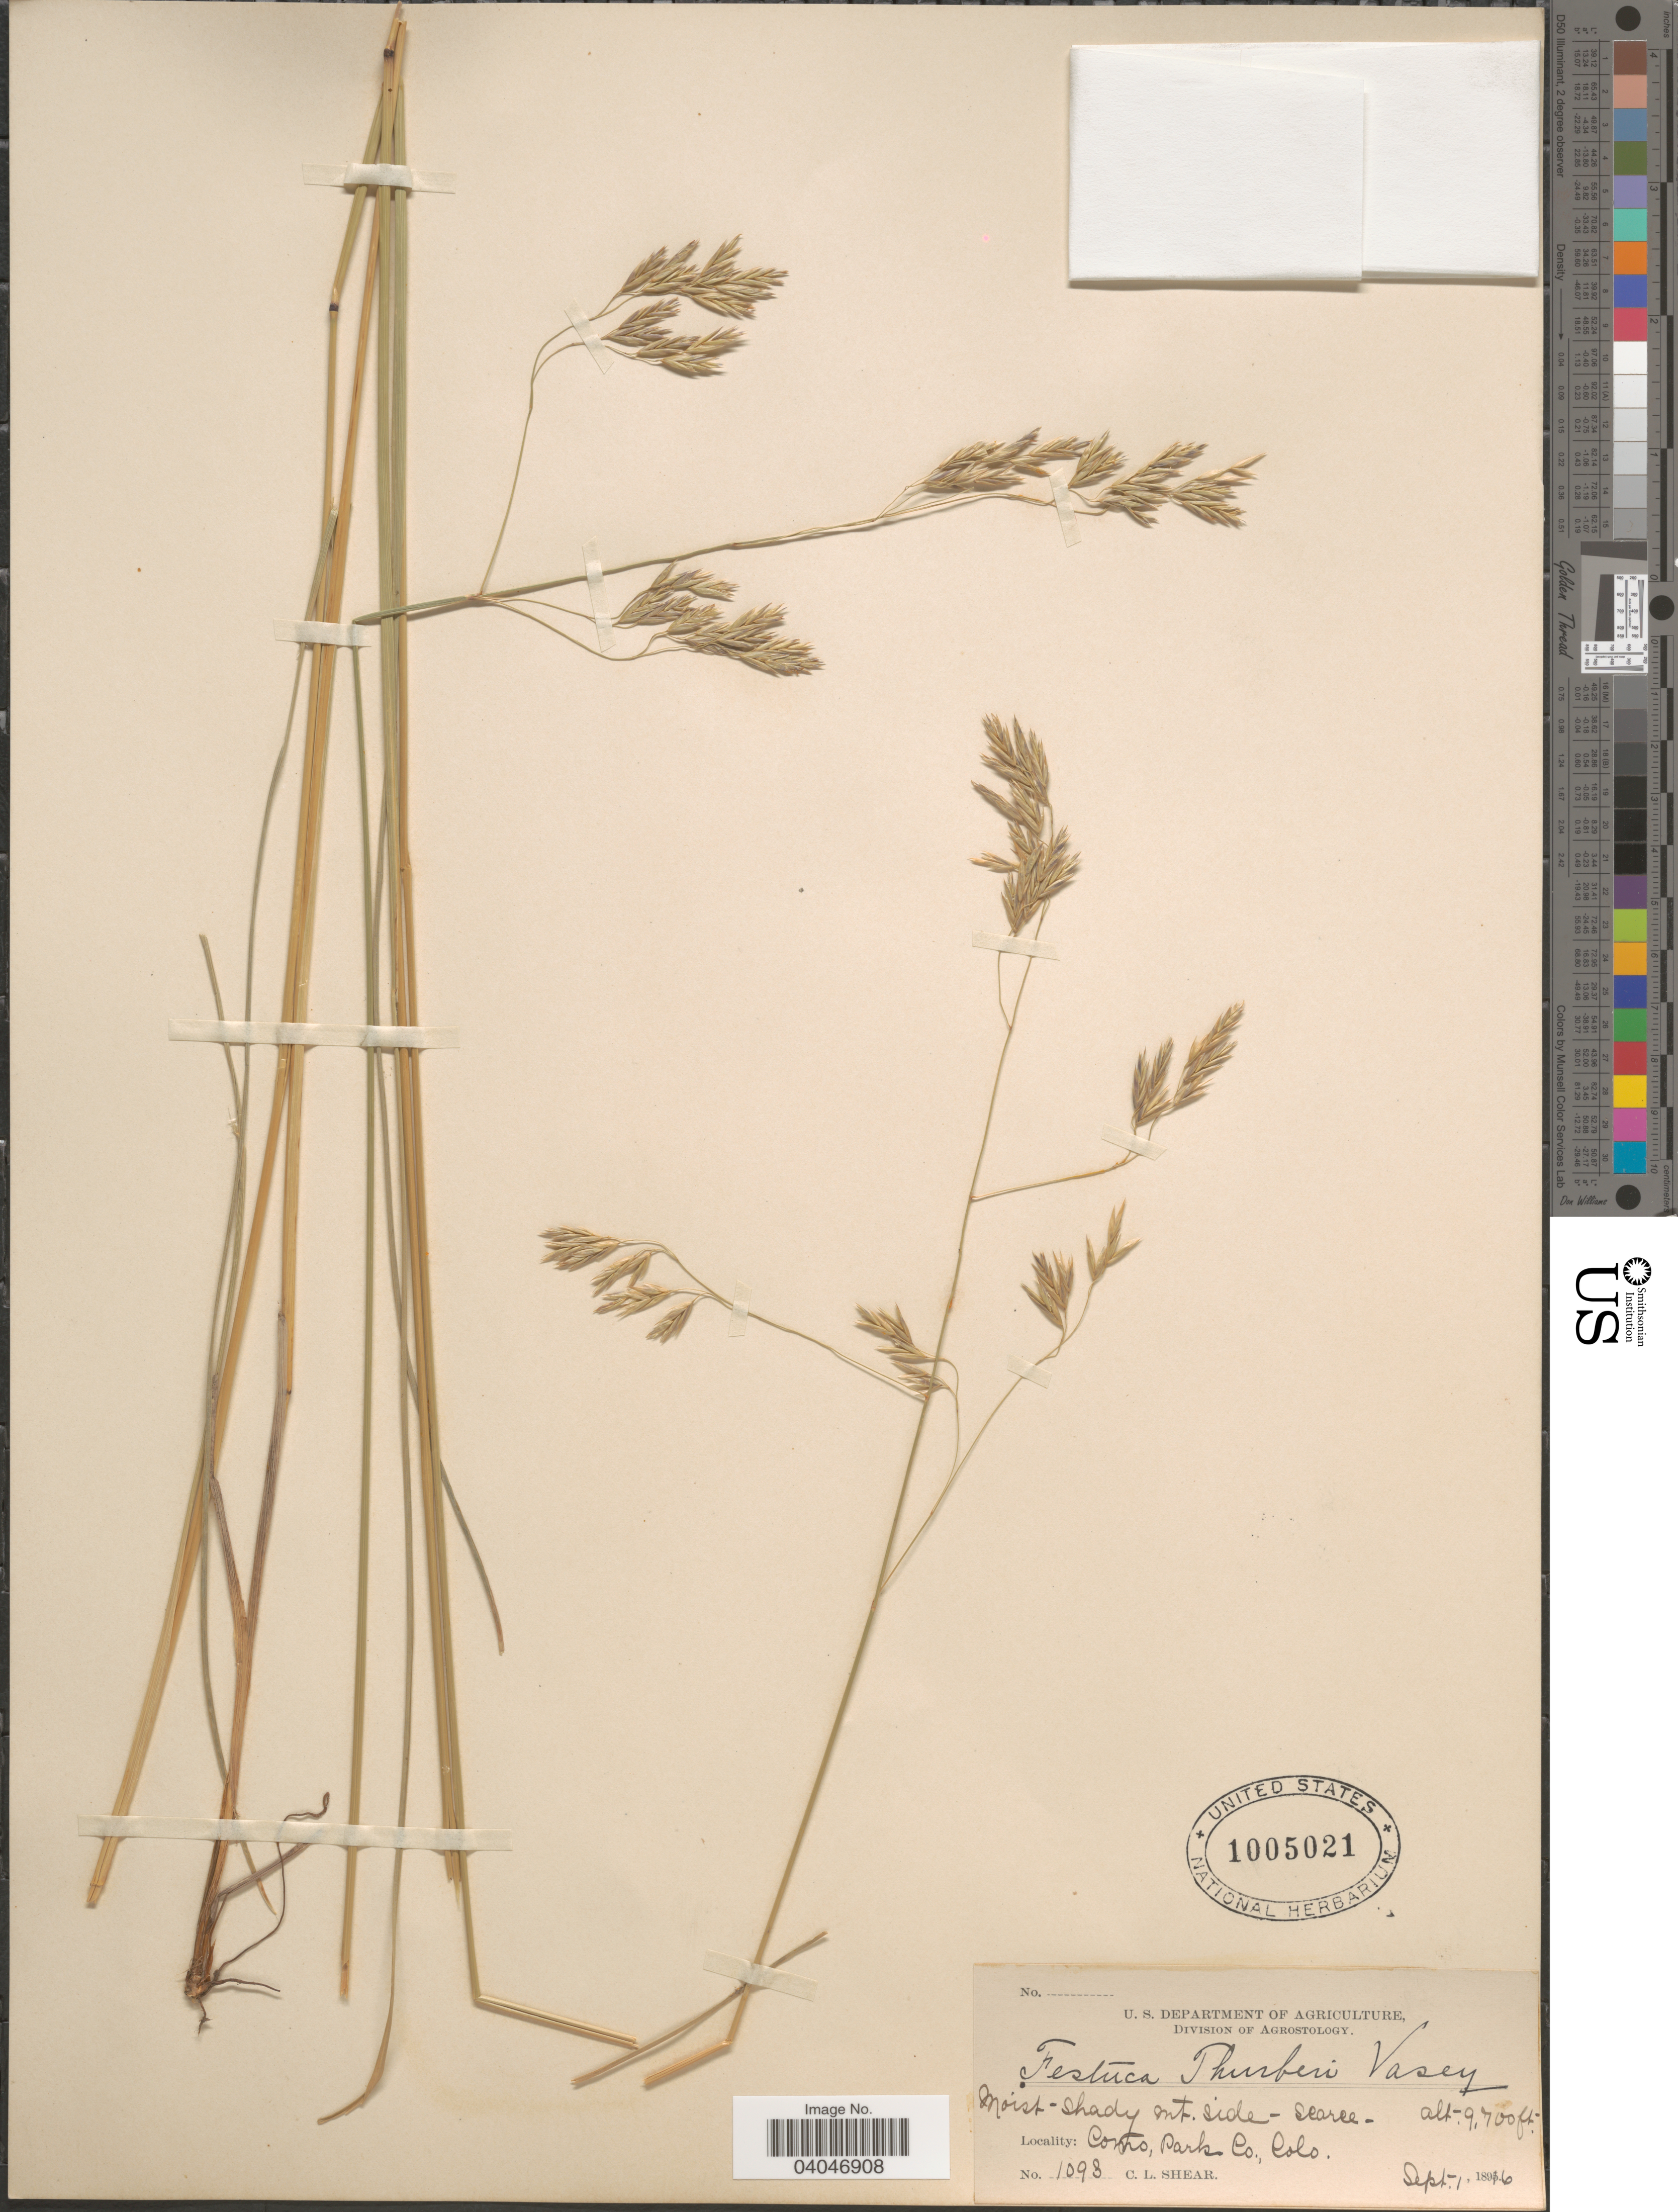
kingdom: Plantae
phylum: Tracheophyta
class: Liliopsida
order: Poales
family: Poaceae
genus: Festuca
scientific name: Festuca thurberi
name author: Vasey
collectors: C. L. Shear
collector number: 1093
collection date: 1896-09-01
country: United States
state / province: Colorado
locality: Como, Park Co.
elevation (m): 2957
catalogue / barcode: US 1005021